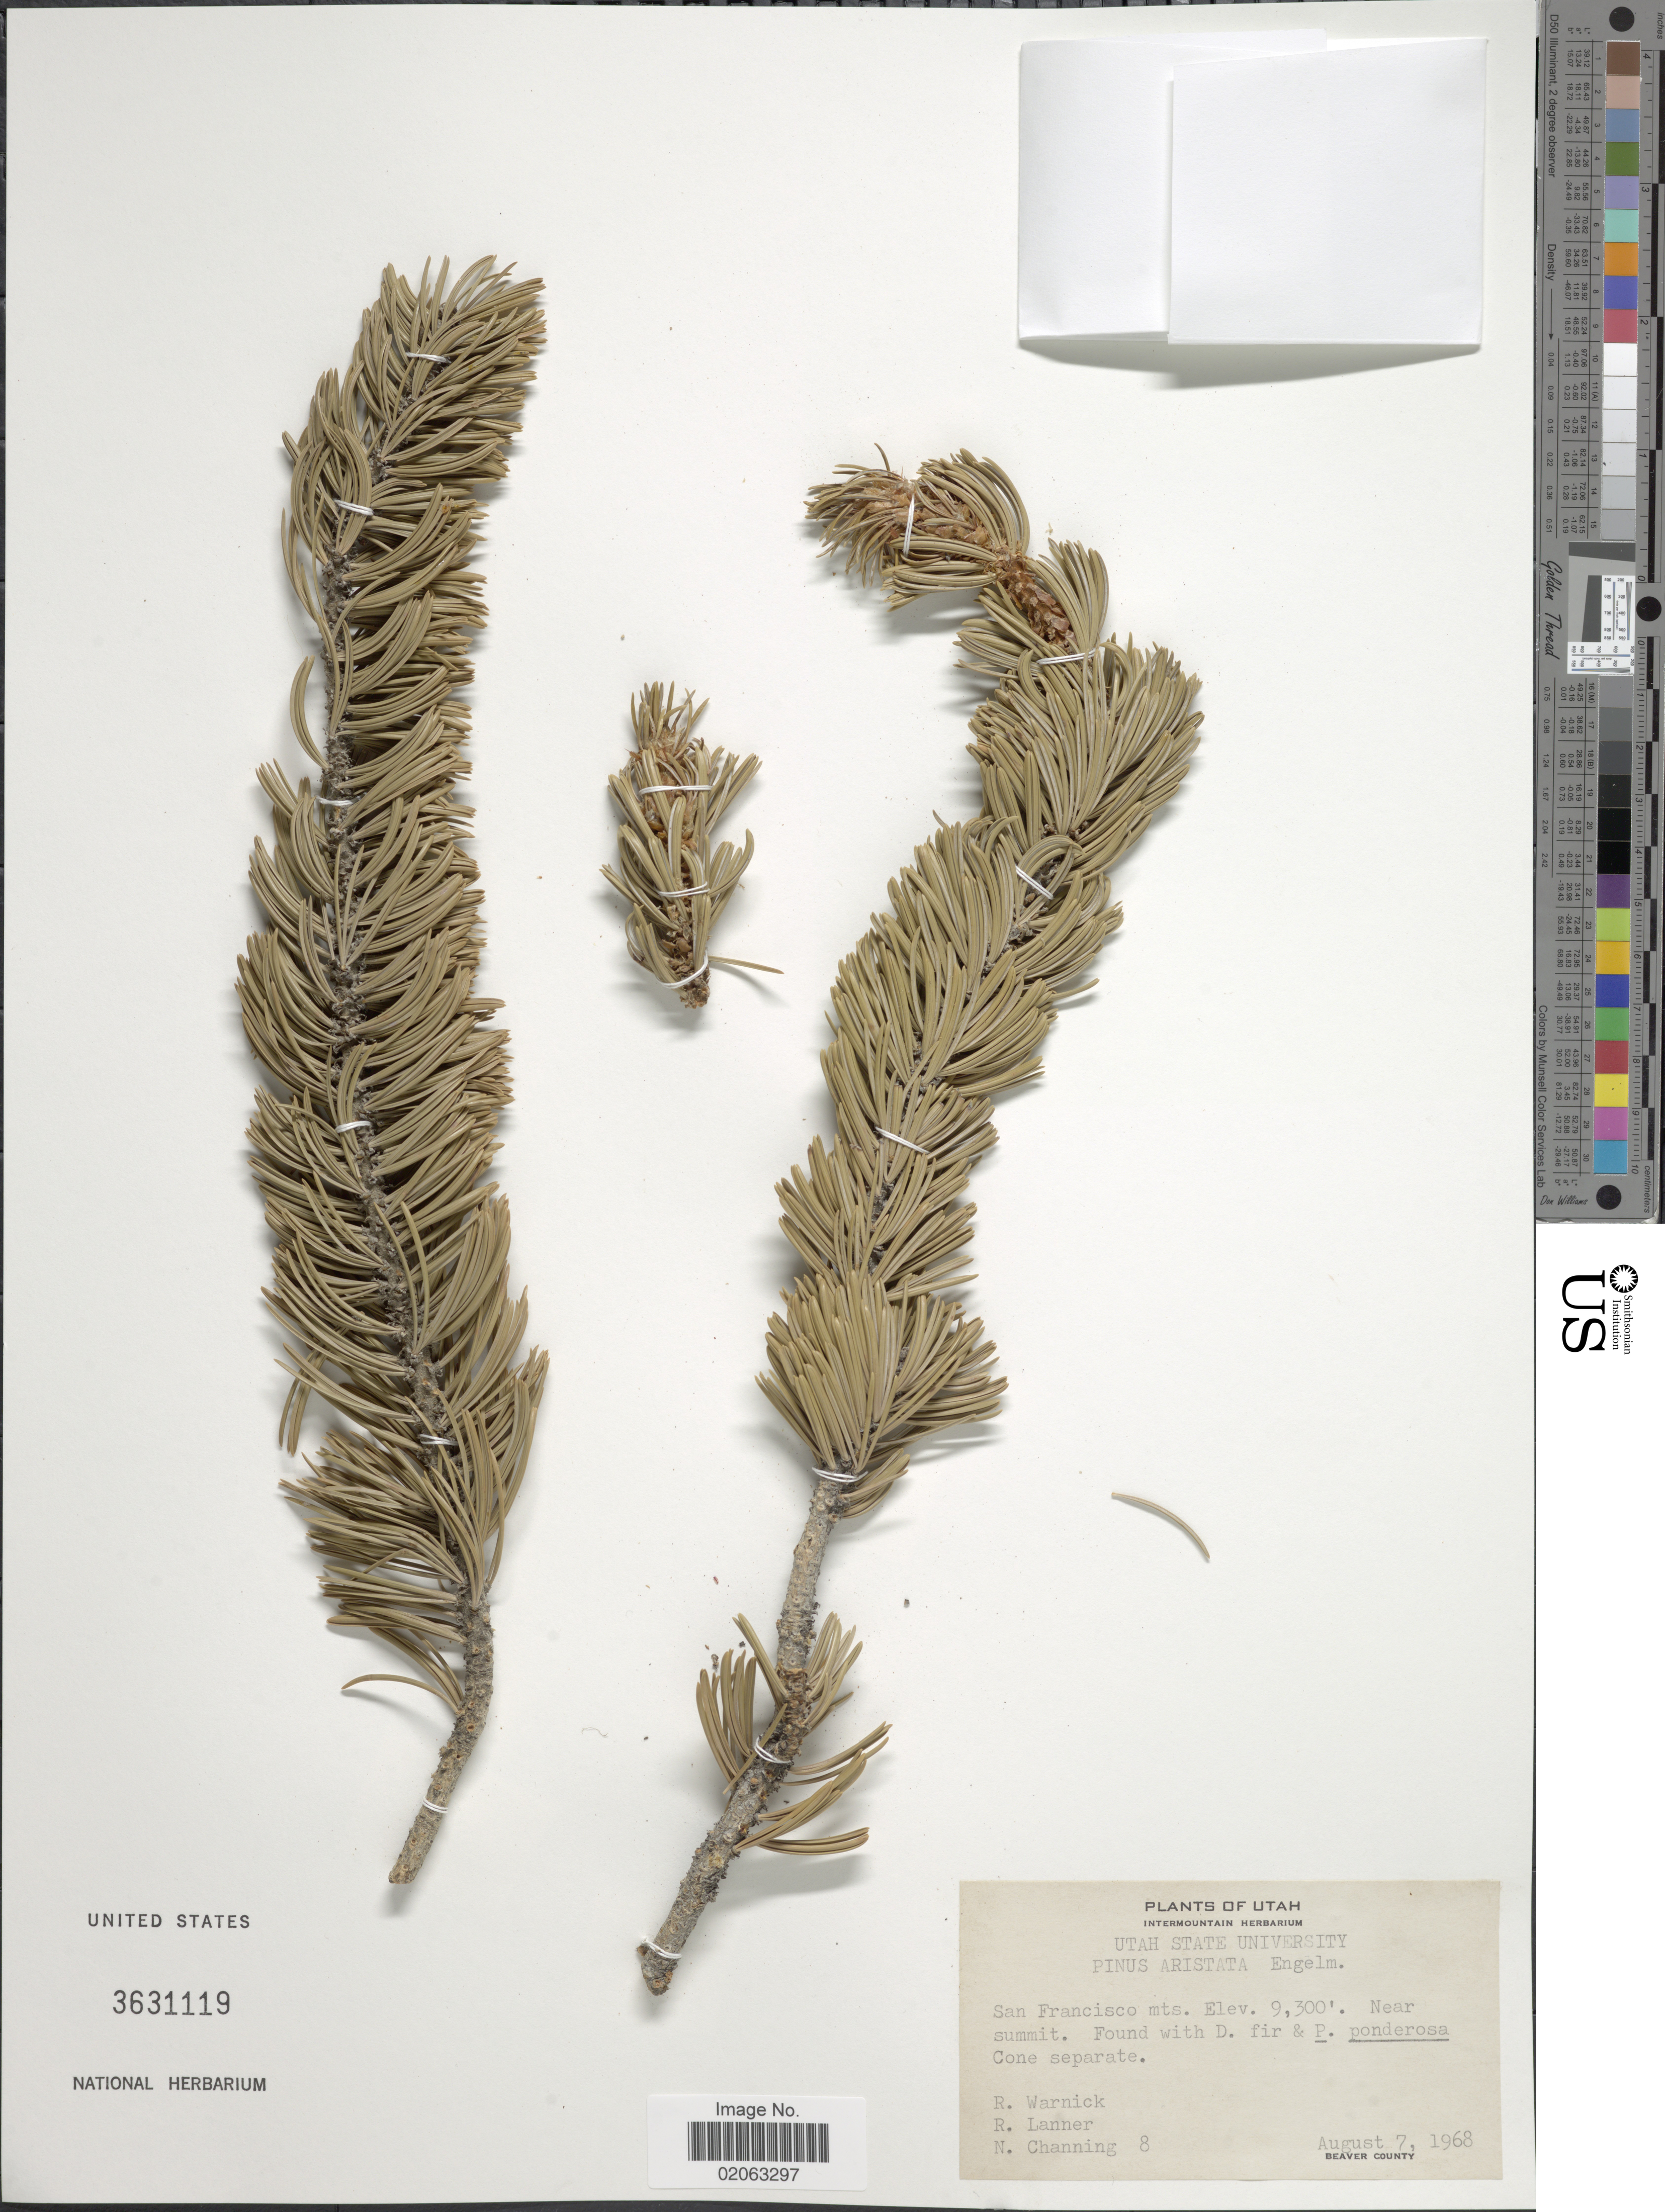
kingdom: Plantae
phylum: Tracheophyta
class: Pinopsida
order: Pinales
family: Pinaceae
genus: Pinus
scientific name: Pinus aristata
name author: Engelm.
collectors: R. Warnick, R. Lanner & N. Channing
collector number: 8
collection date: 1968-08-07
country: United States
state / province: Utah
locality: San Francisco Mts. Near summit, Beaver County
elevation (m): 2835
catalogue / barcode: US 3631119